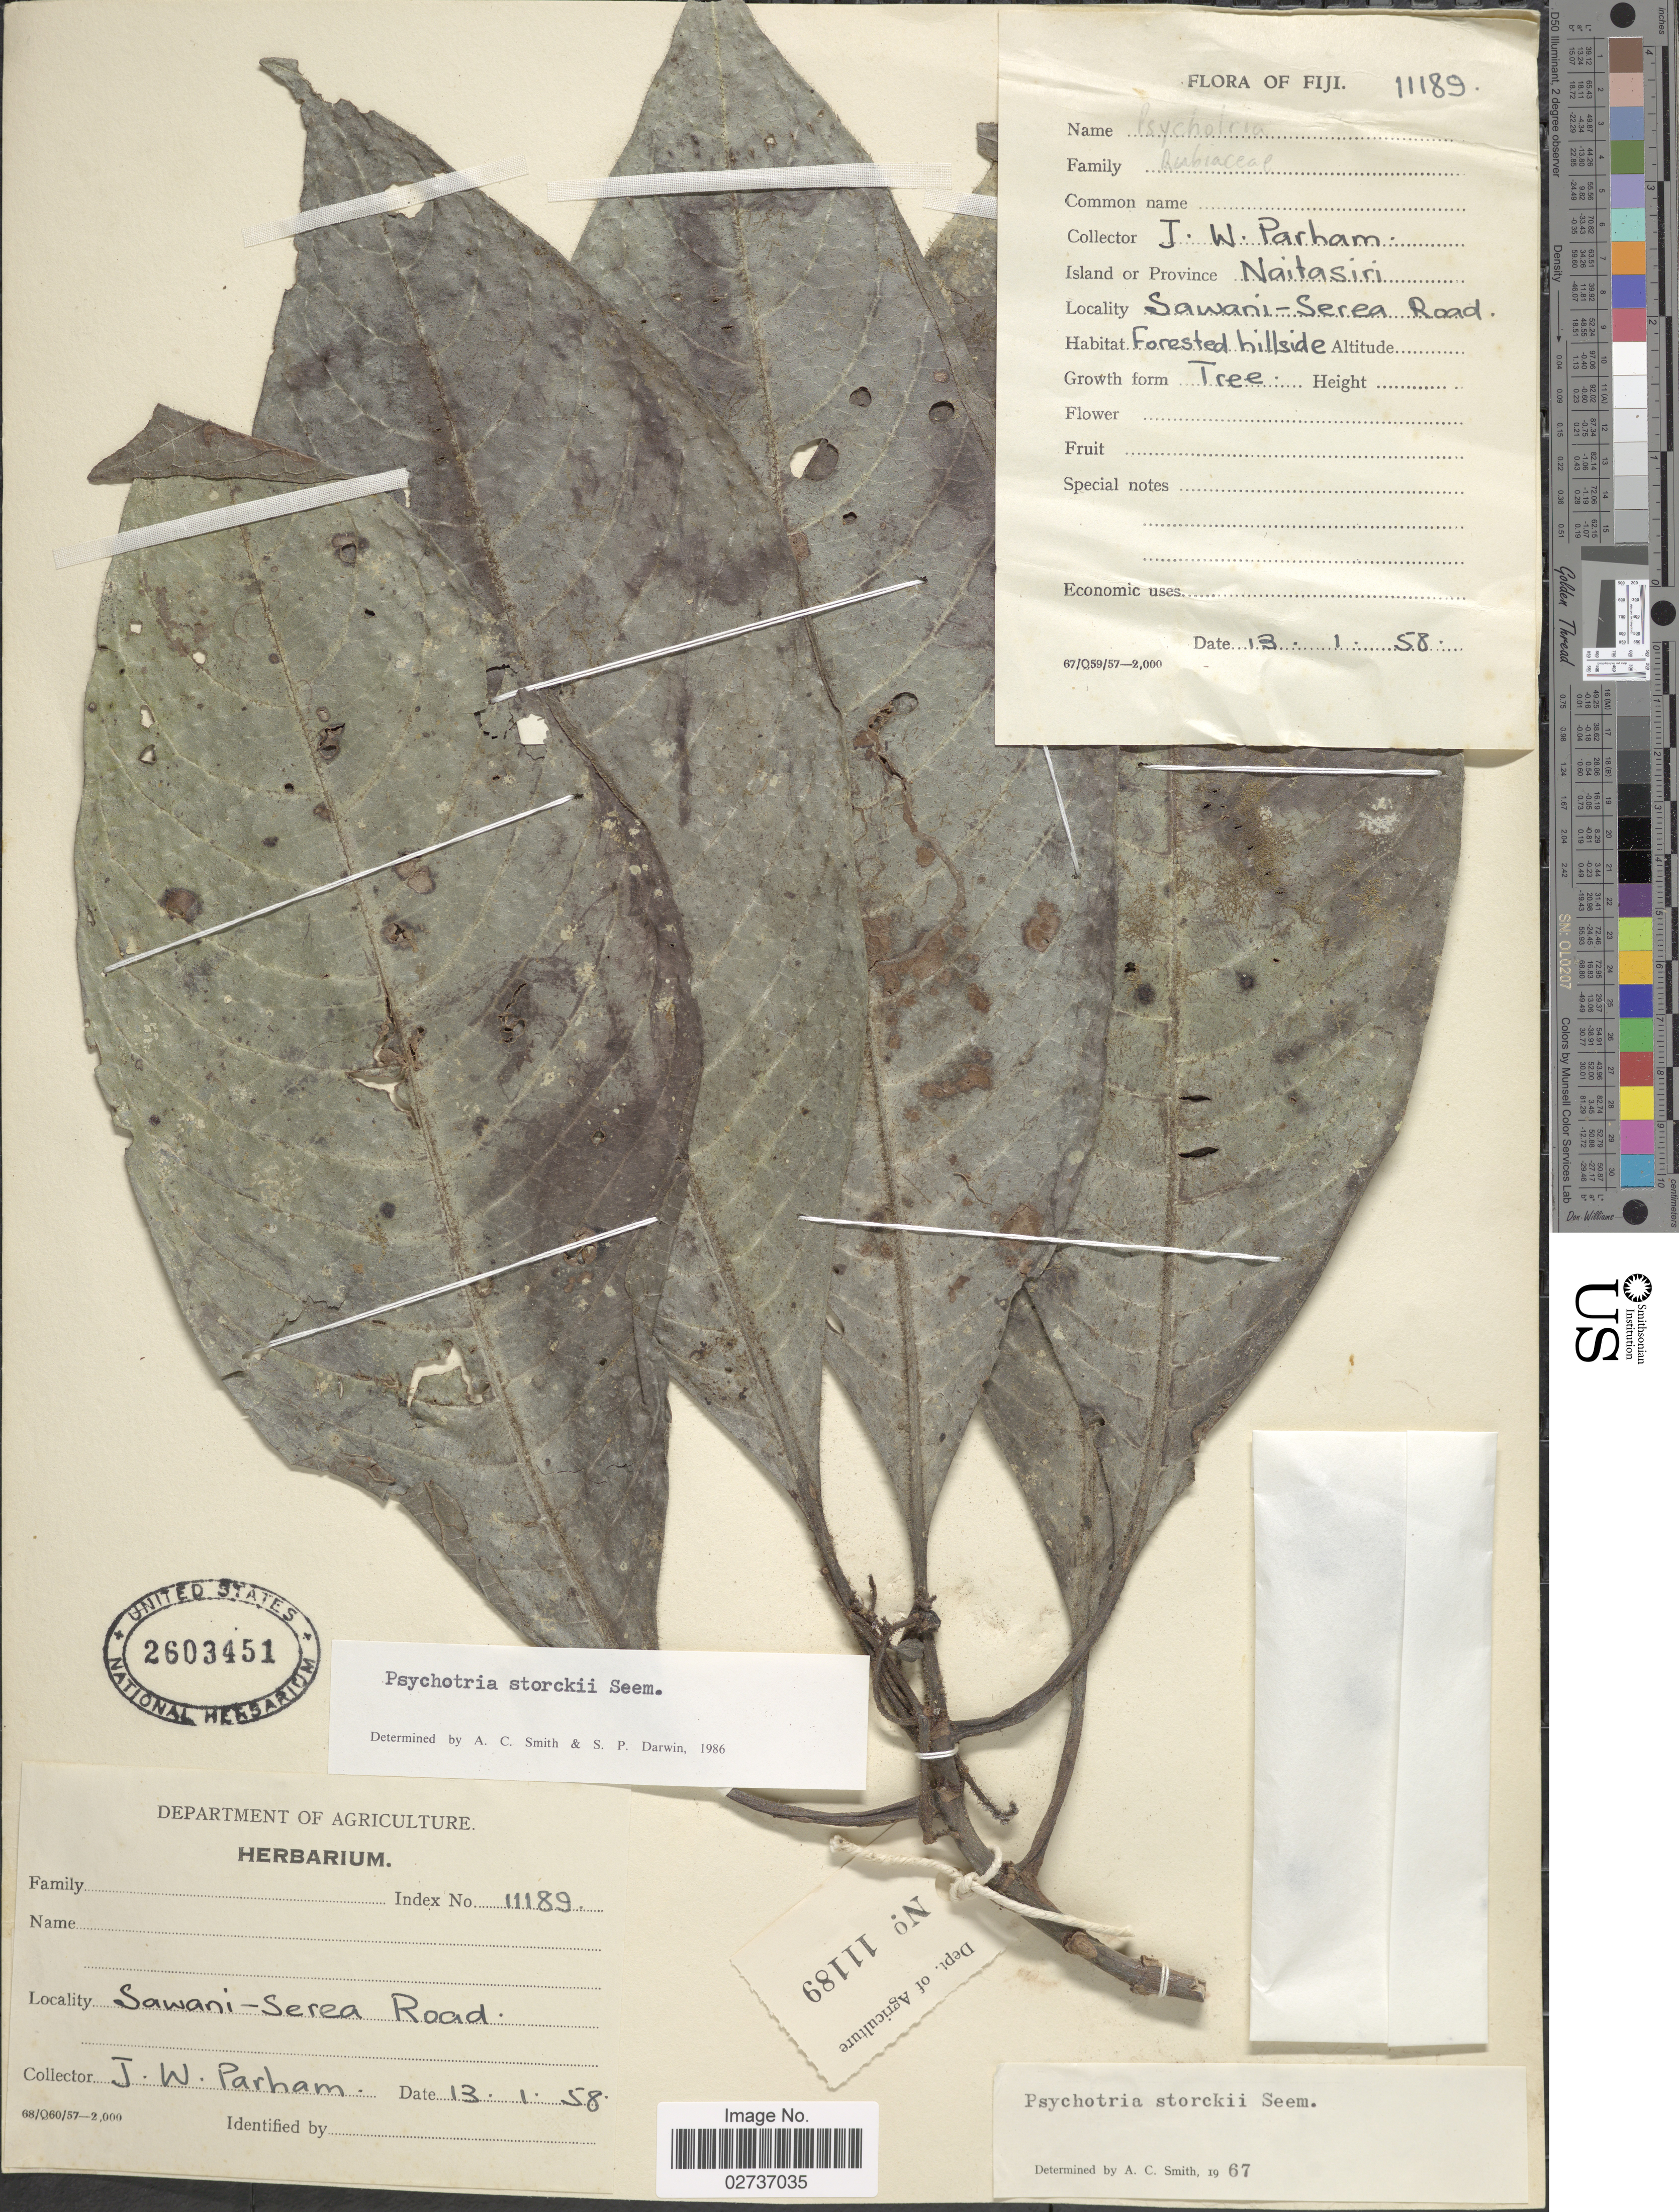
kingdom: Plantae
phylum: Tracheophyta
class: Magnoliopsida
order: Gentianales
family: Rubiaceae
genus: Psychotria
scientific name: Psychotria storckii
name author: Seem.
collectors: J. Parham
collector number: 11189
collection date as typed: Transcribed d/m/y: 13/1/58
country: Fiji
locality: Naitasiri. Sawani-Serea Road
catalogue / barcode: US 2603451